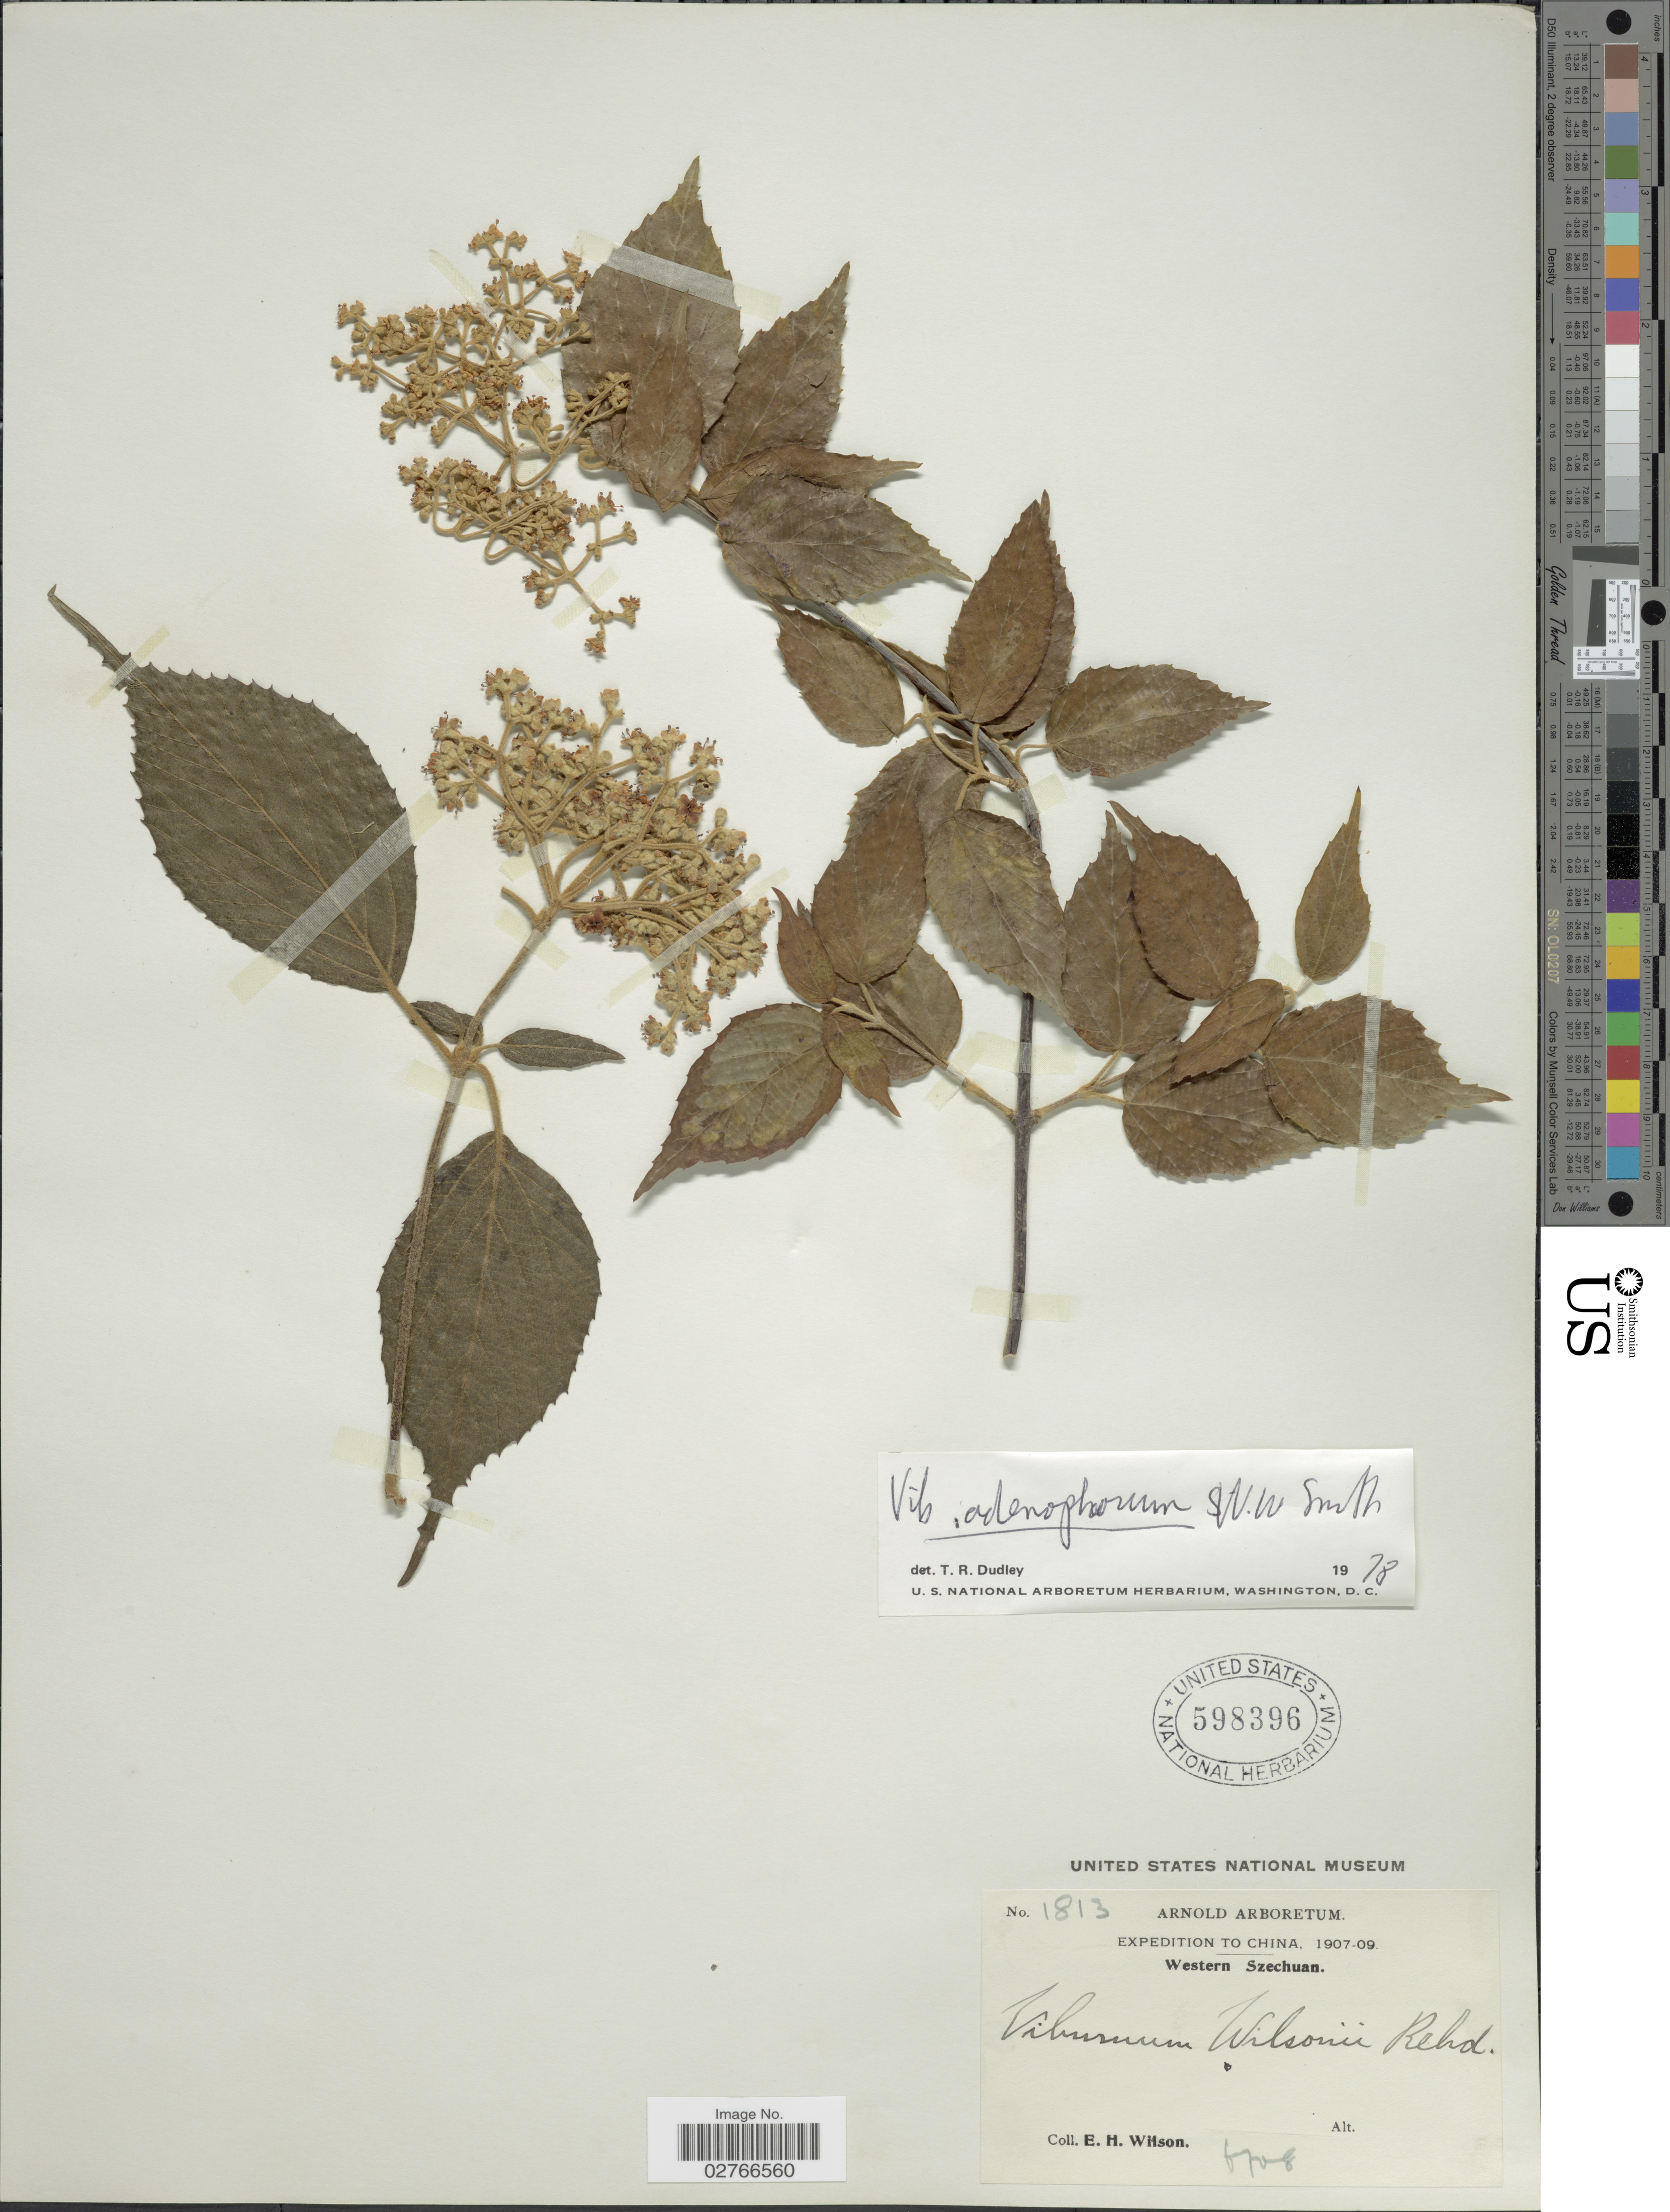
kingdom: Plantae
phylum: Tracheophyta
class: Magnoliopsida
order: Dipsacales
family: Viburnaceae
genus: Viburnum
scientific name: Viburnum wilsonii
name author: Rehder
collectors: E. Wilson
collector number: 1813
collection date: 1908-07-06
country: China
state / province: Sichuan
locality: Western Szechuan.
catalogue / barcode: US 598396